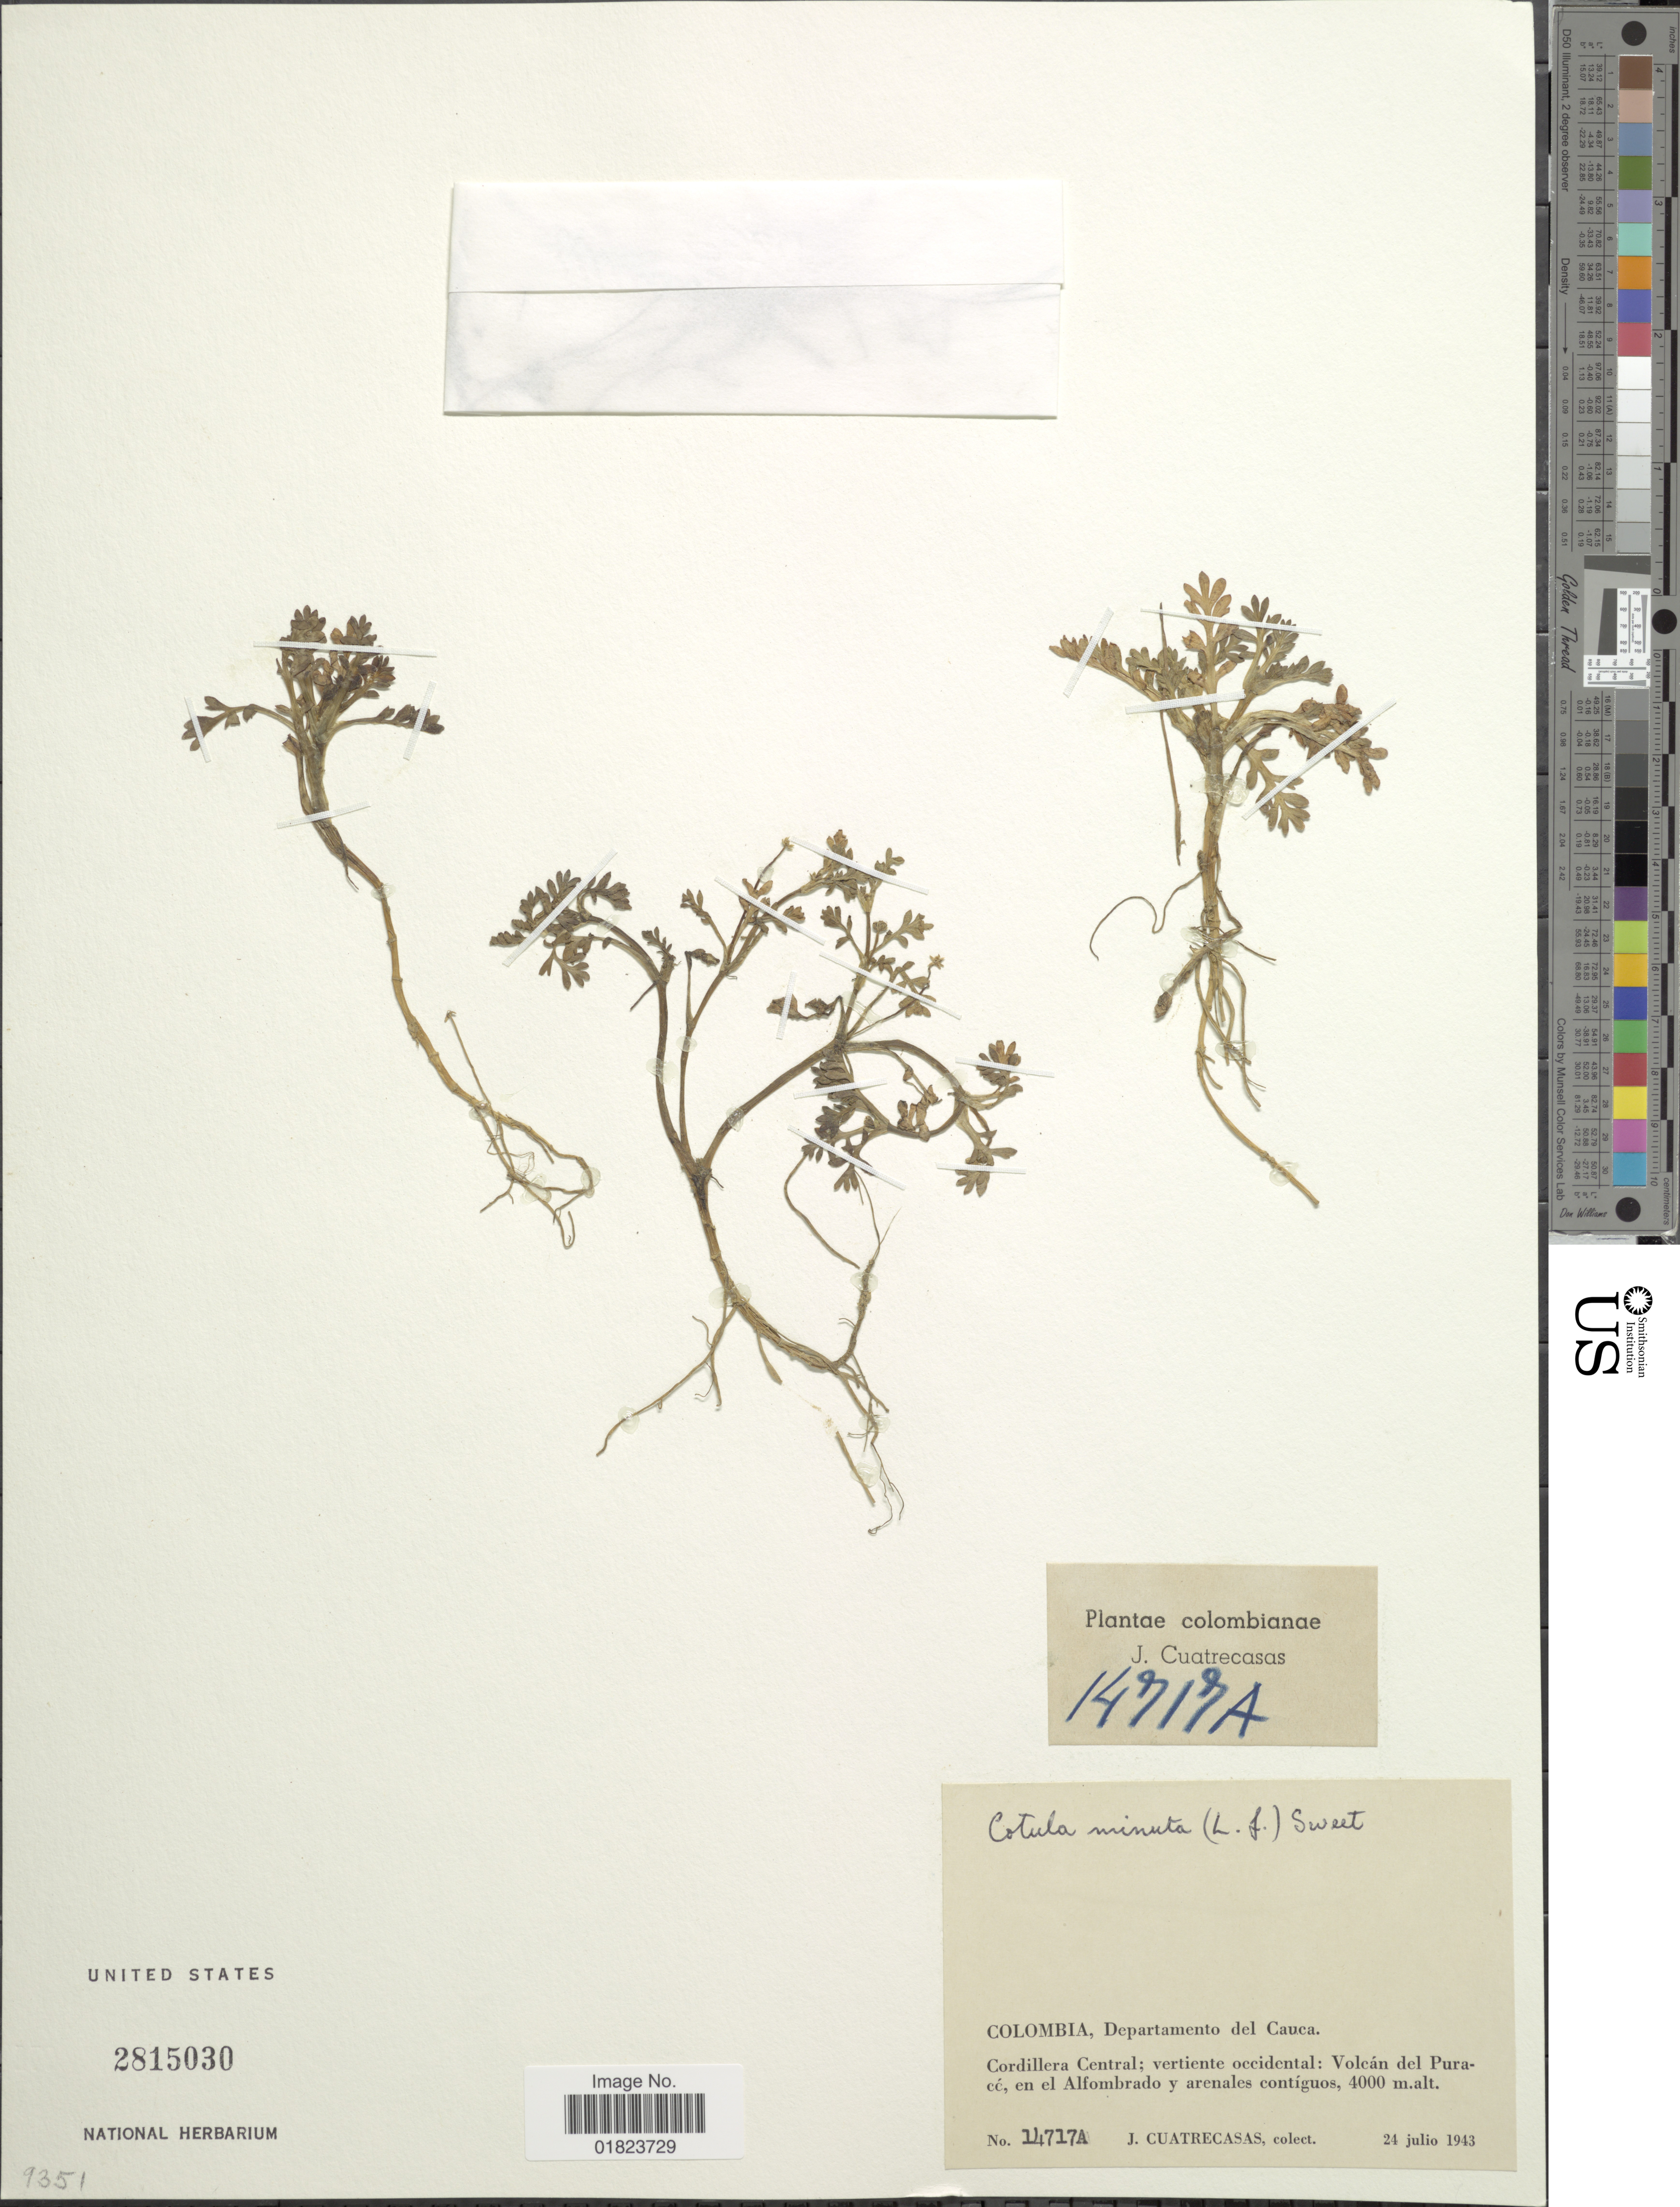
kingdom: Plantae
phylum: Tracheophyta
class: Magnoliopsida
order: Asterales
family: Asteraceae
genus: Cotula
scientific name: Cotula minuta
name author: G. Forst.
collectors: J. Cuatrecasas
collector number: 14717A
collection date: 1943-07-24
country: Colombia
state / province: Cauca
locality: Colombia, Departamento del Cauca. Cordillera Central; vertiente occidental: Volca del Purace, en el Alfombrado y arenales contiguos.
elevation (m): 4000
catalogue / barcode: US 2815030